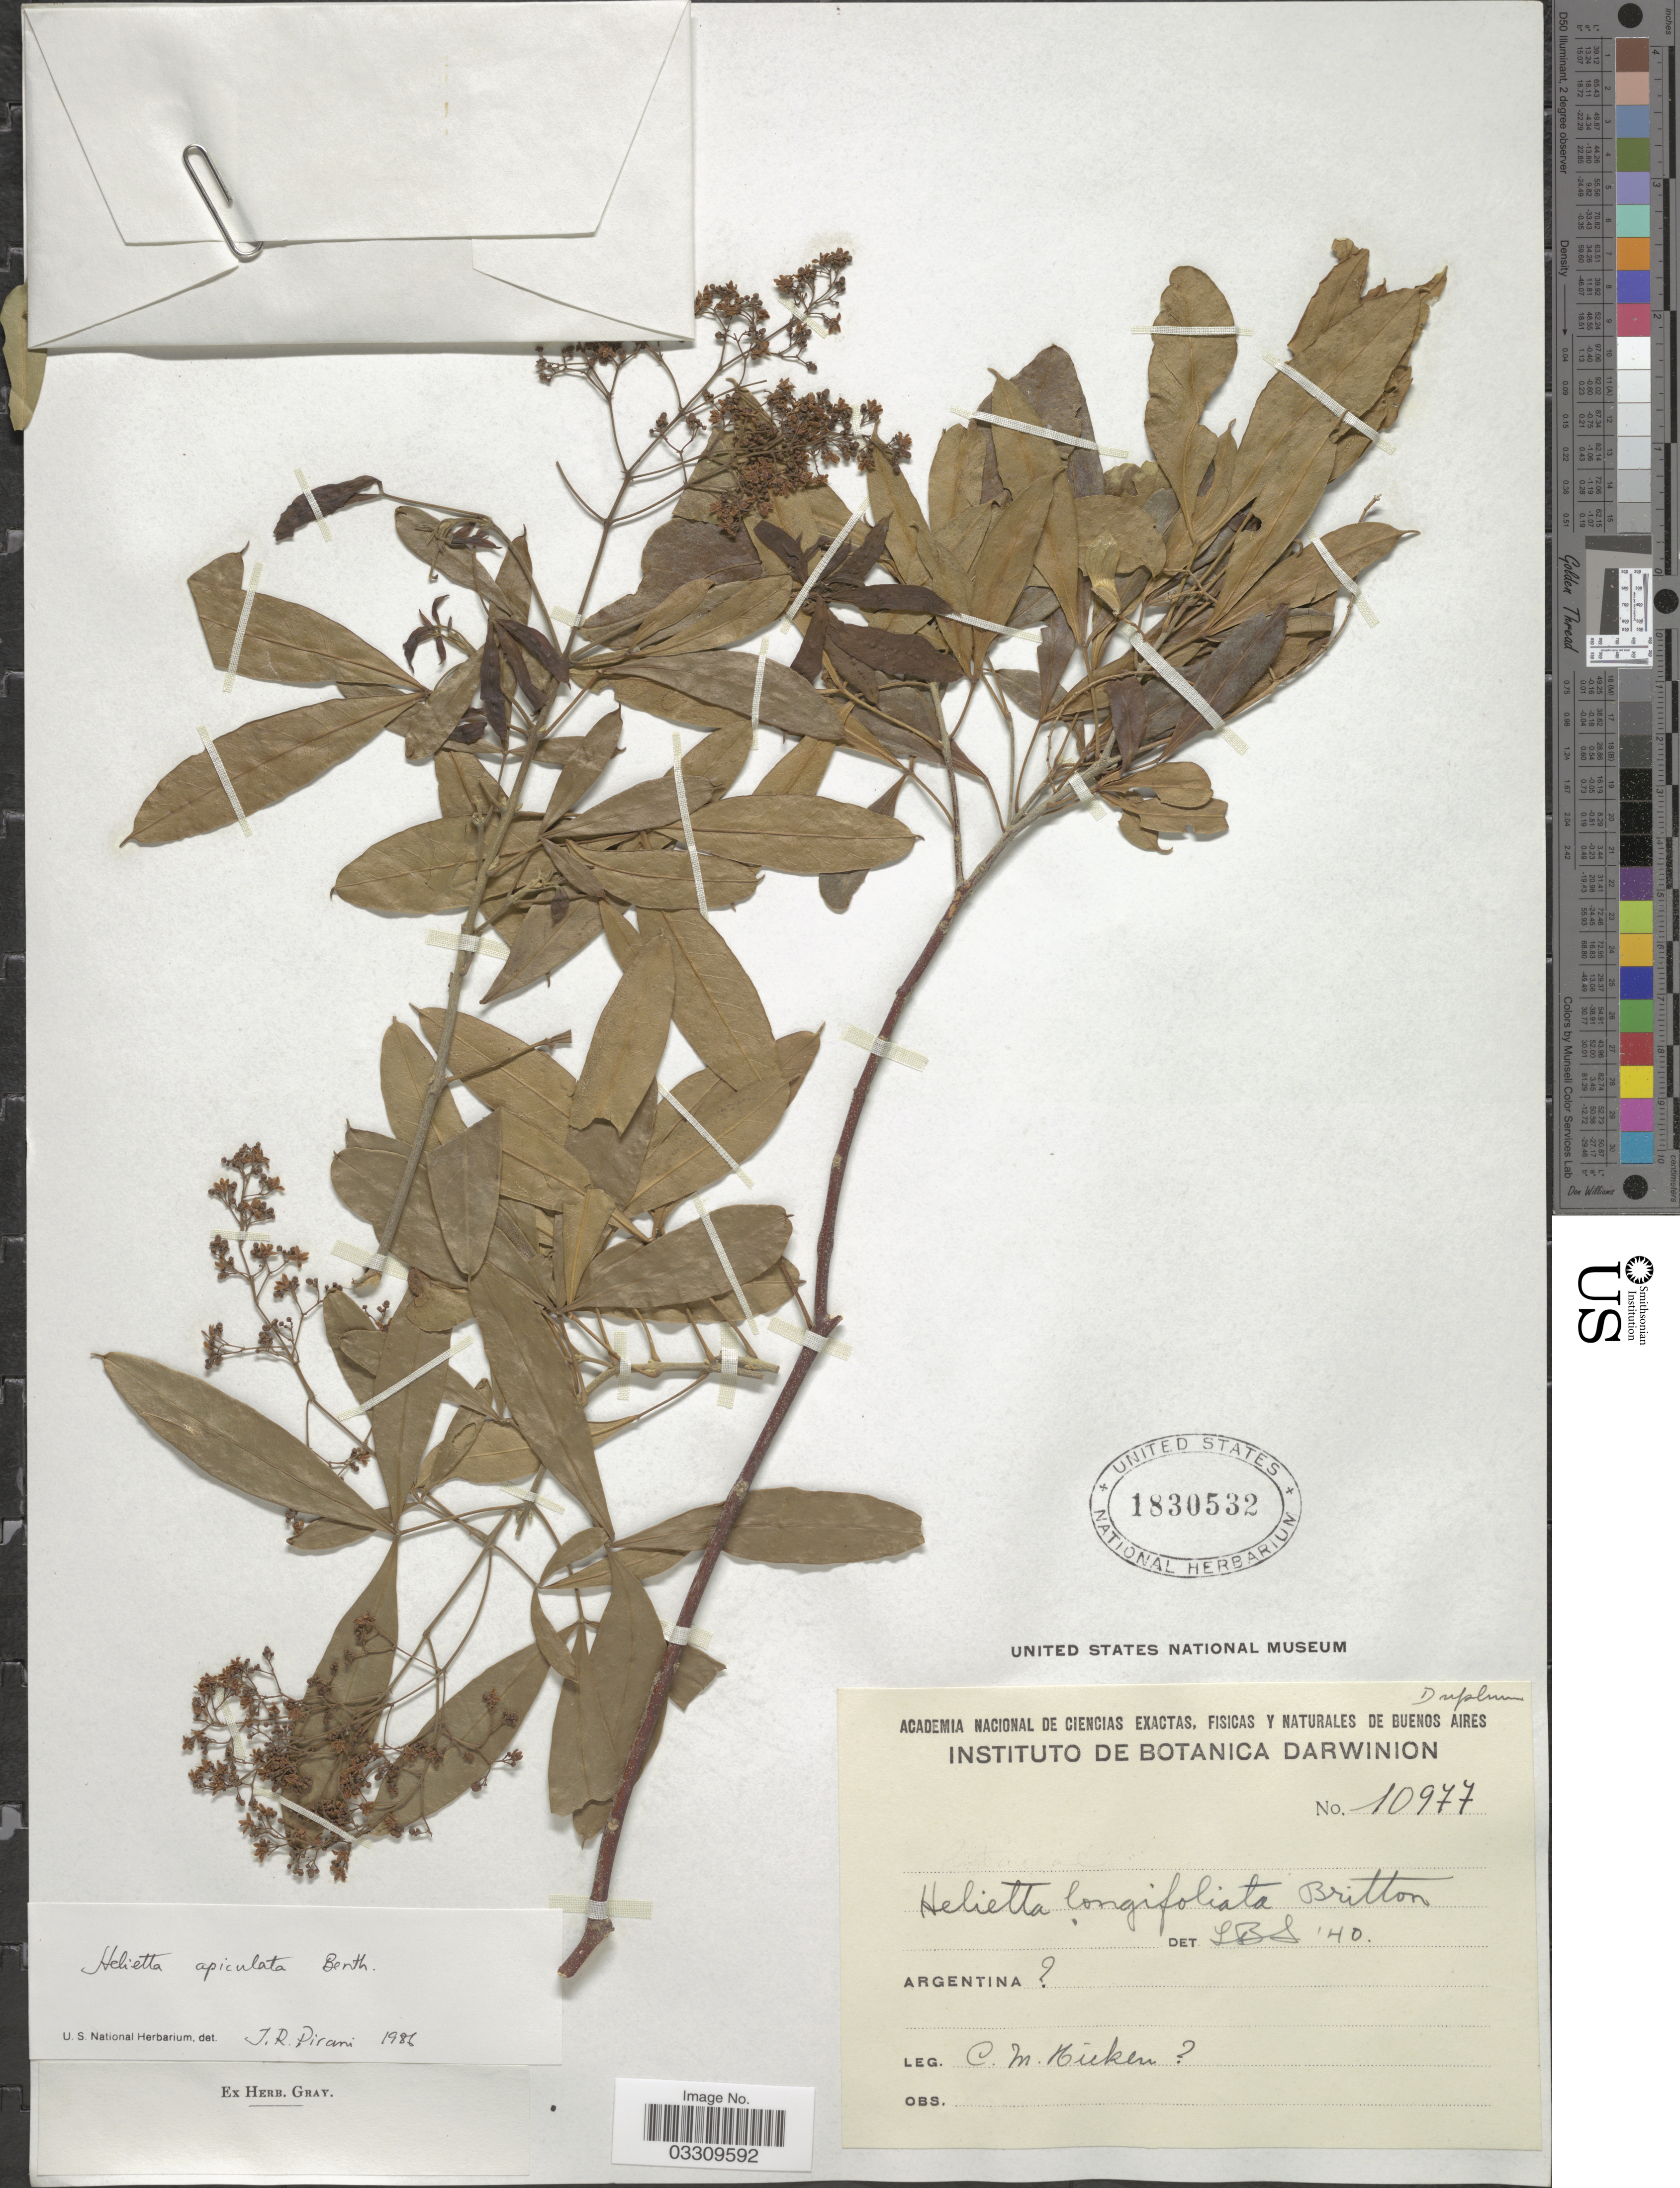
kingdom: Plantae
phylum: Tracheophyta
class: Liliopsida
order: Zingiberales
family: Zingiberaceae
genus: Amomum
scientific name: Amomum dealbatum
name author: Roxb.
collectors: C. M. Hicken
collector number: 10977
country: Argentina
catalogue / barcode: US 1830532